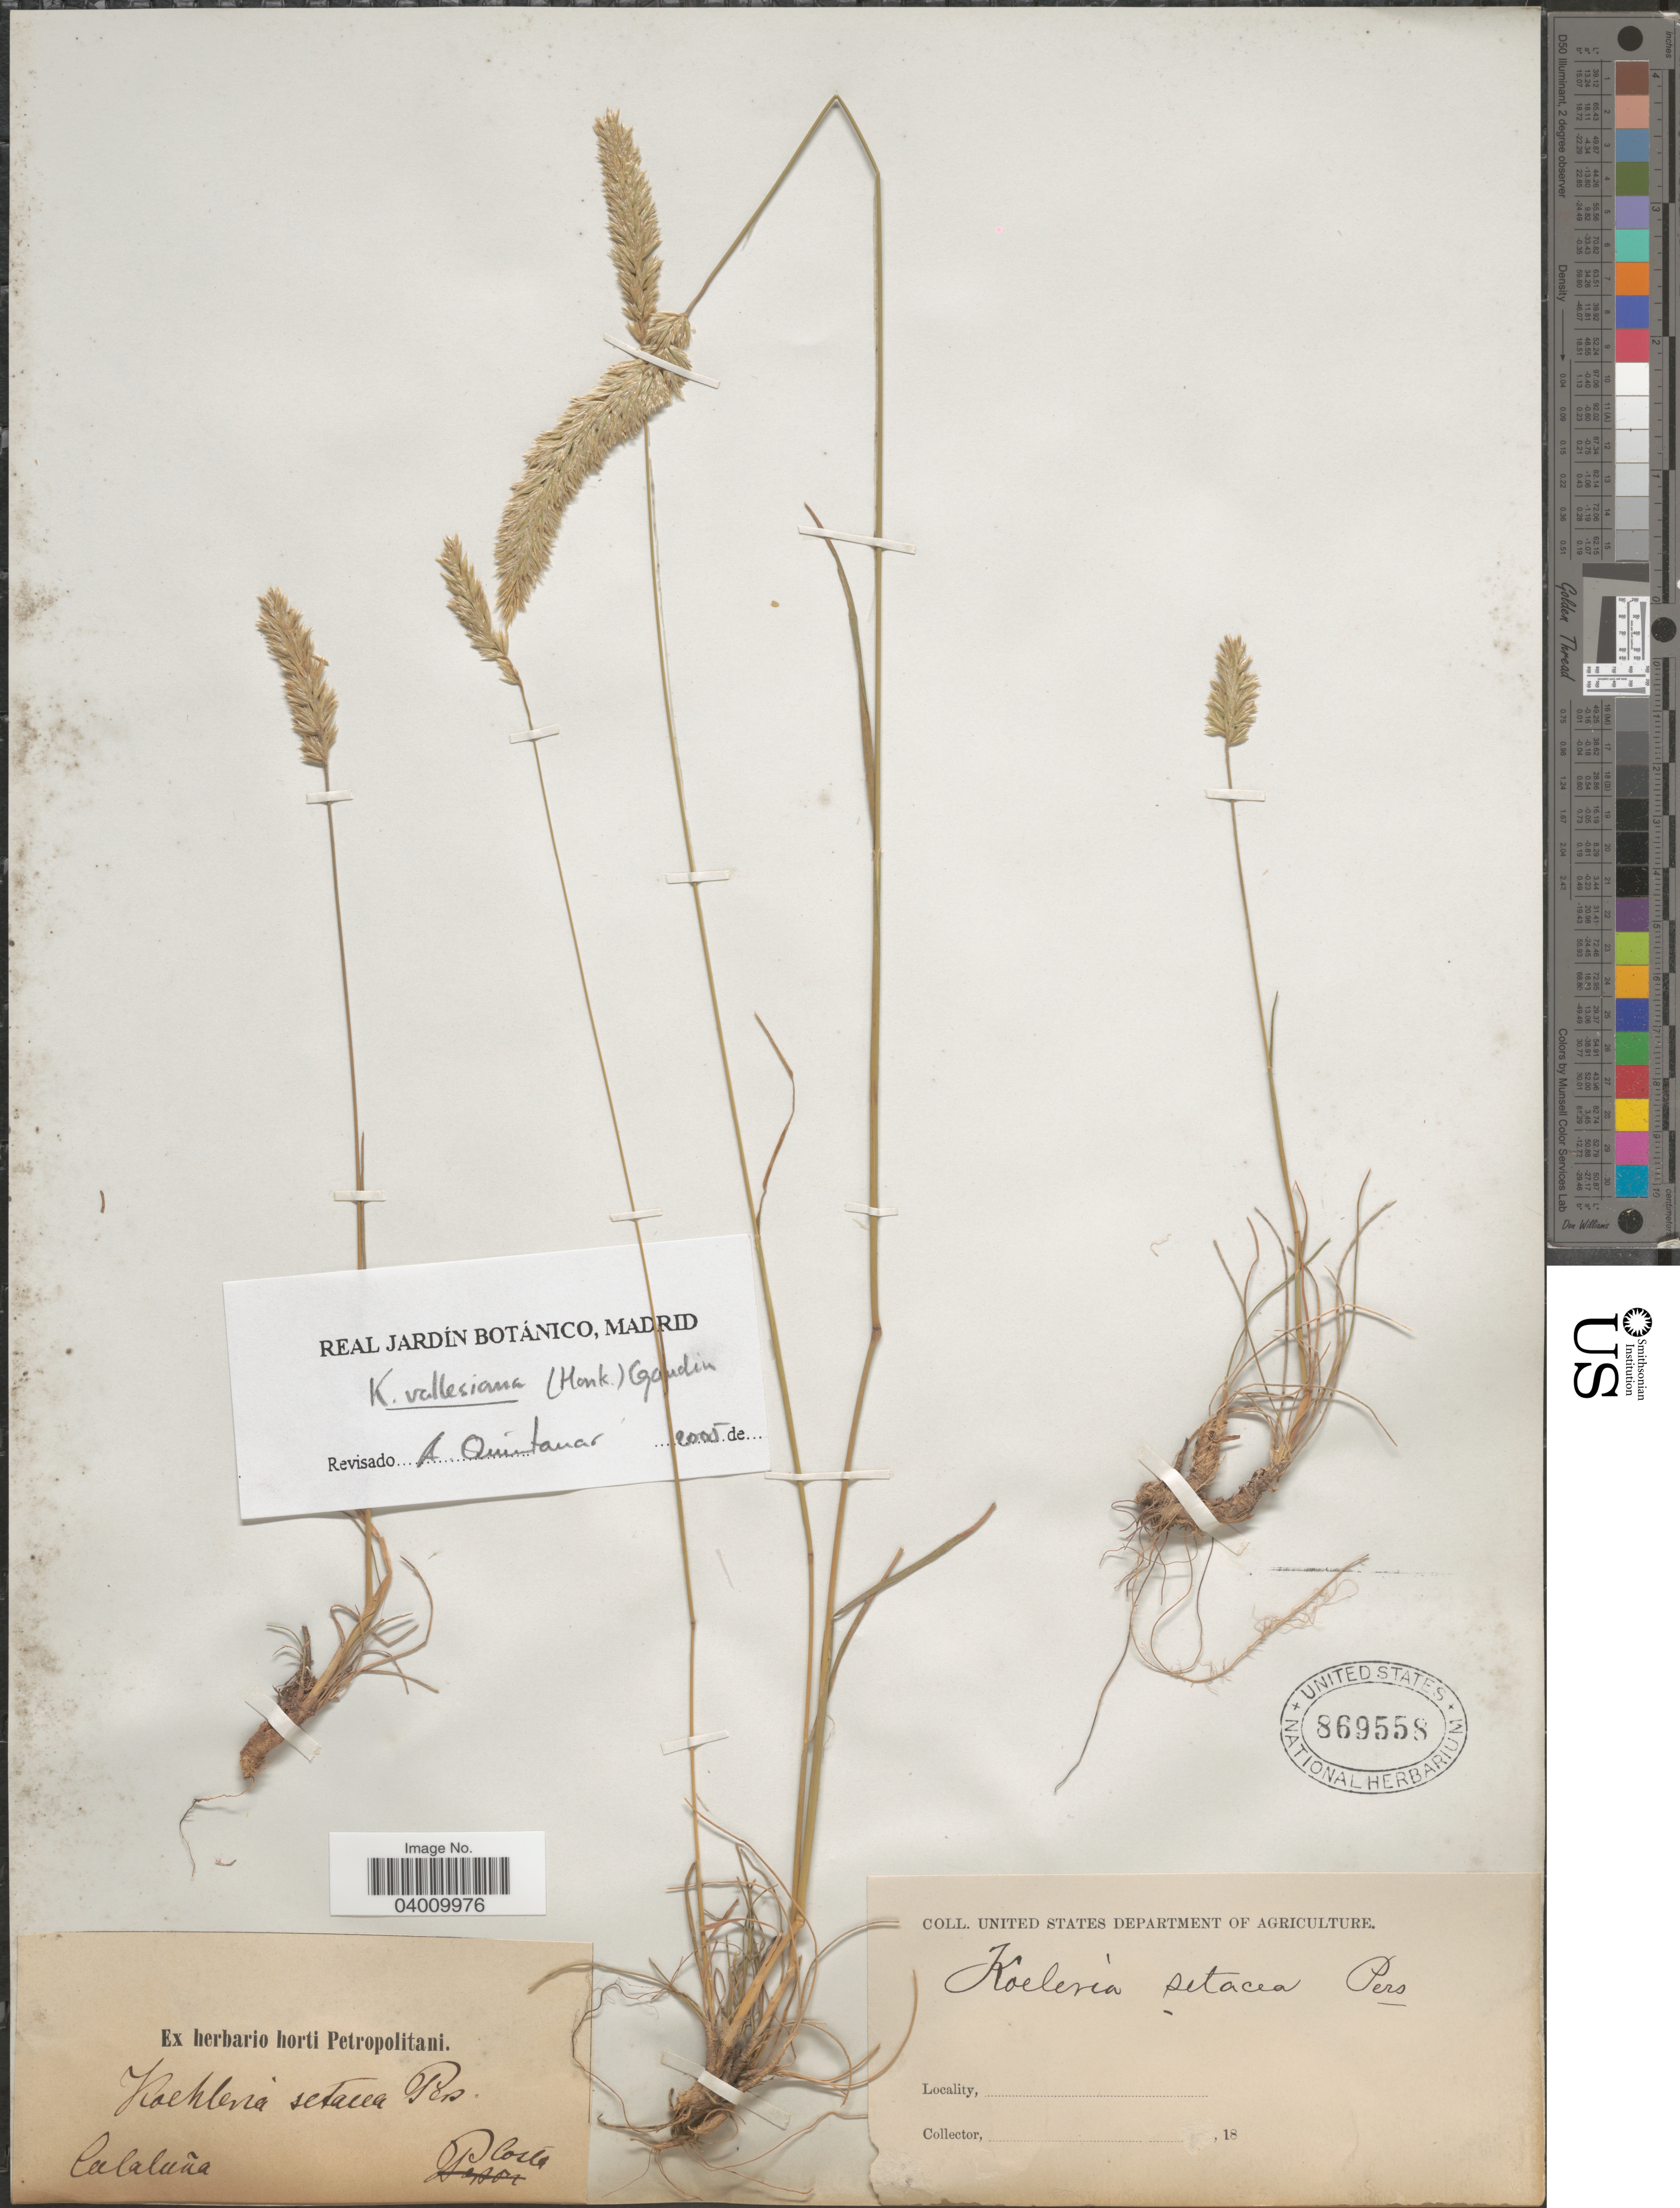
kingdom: Plantae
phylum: Tracheophyta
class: Liliopsida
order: Poales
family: Poaceae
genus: Koeleria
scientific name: Koeleria vallesiana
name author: (Honck.) Gaudin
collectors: -. Costa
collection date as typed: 18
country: Spain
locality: Cataluña.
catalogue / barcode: US 869558